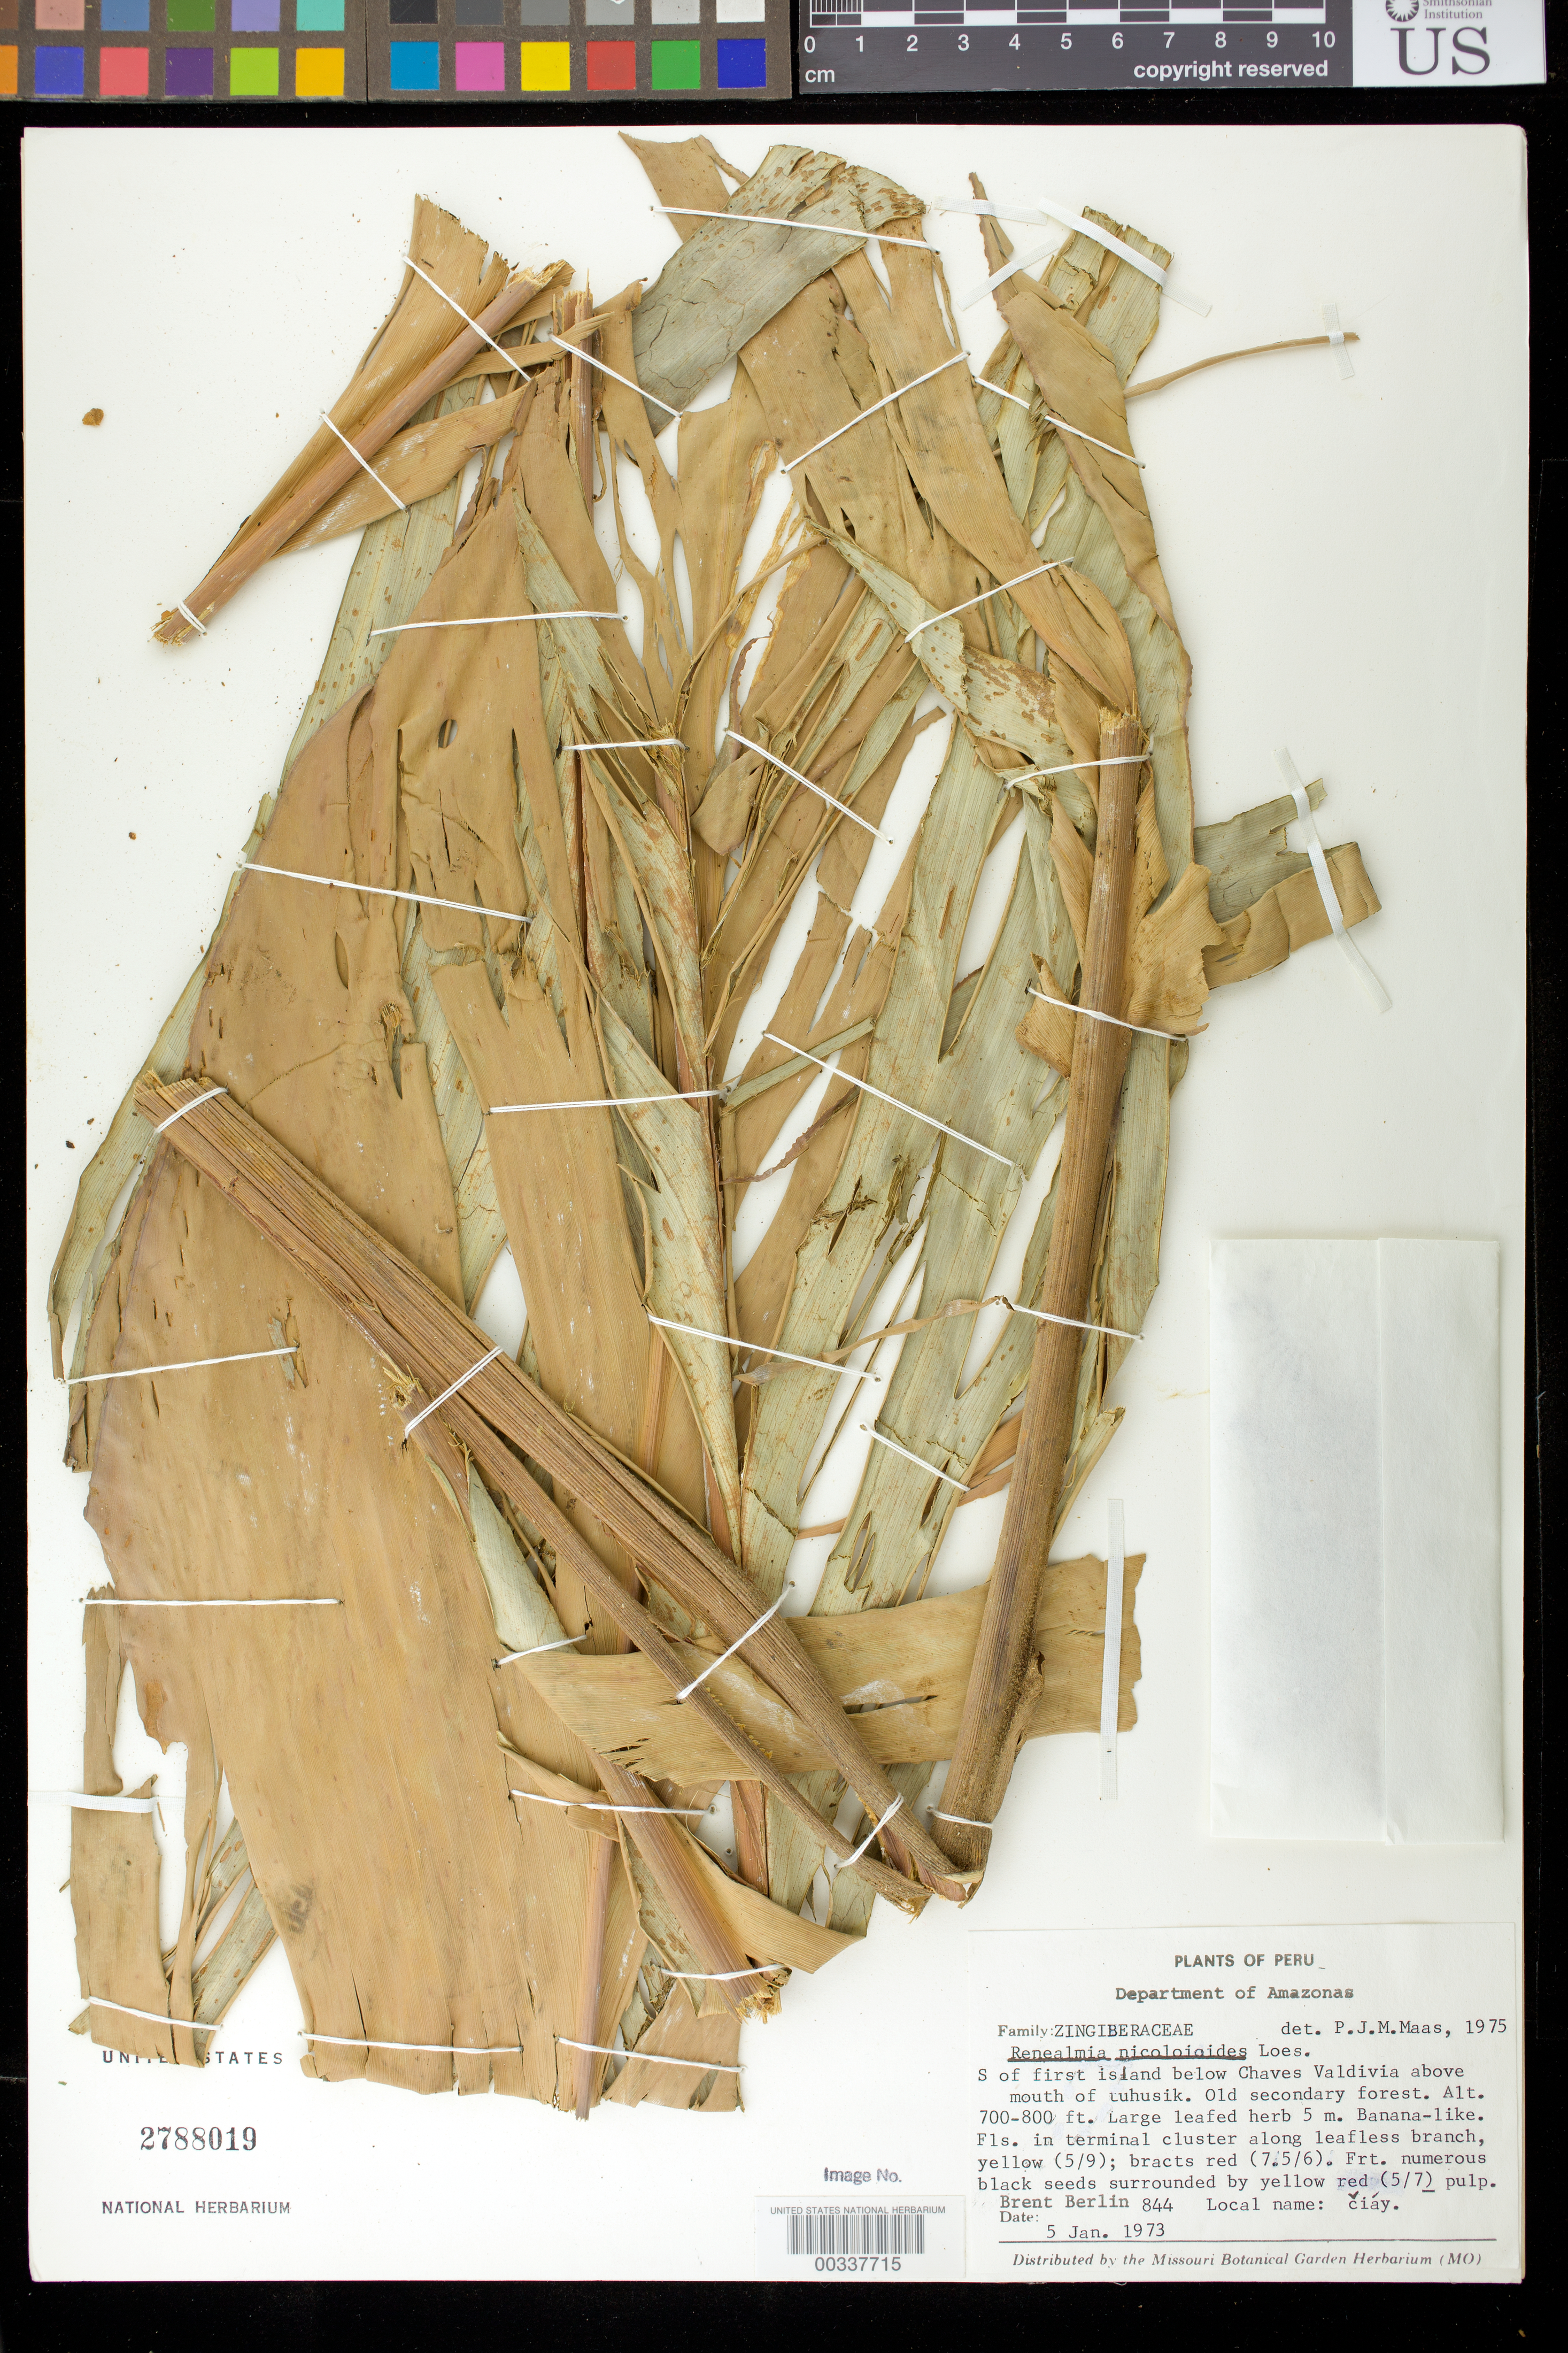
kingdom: Plantae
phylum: Tracheophyta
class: Liliopsida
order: Zingiberales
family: Zingiberaceae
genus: Renealmia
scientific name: Renealmia nicolaioides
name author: Loes.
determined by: Maas, Paul J. M.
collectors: B. Berlin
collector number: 844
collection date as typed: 05 Jan 1973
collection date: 1973-01-05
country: Peru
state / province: Amazonas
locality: S of first island below Cháves Valdivia above mouth of Tuhusik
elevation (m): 213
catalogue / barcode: US 2788019